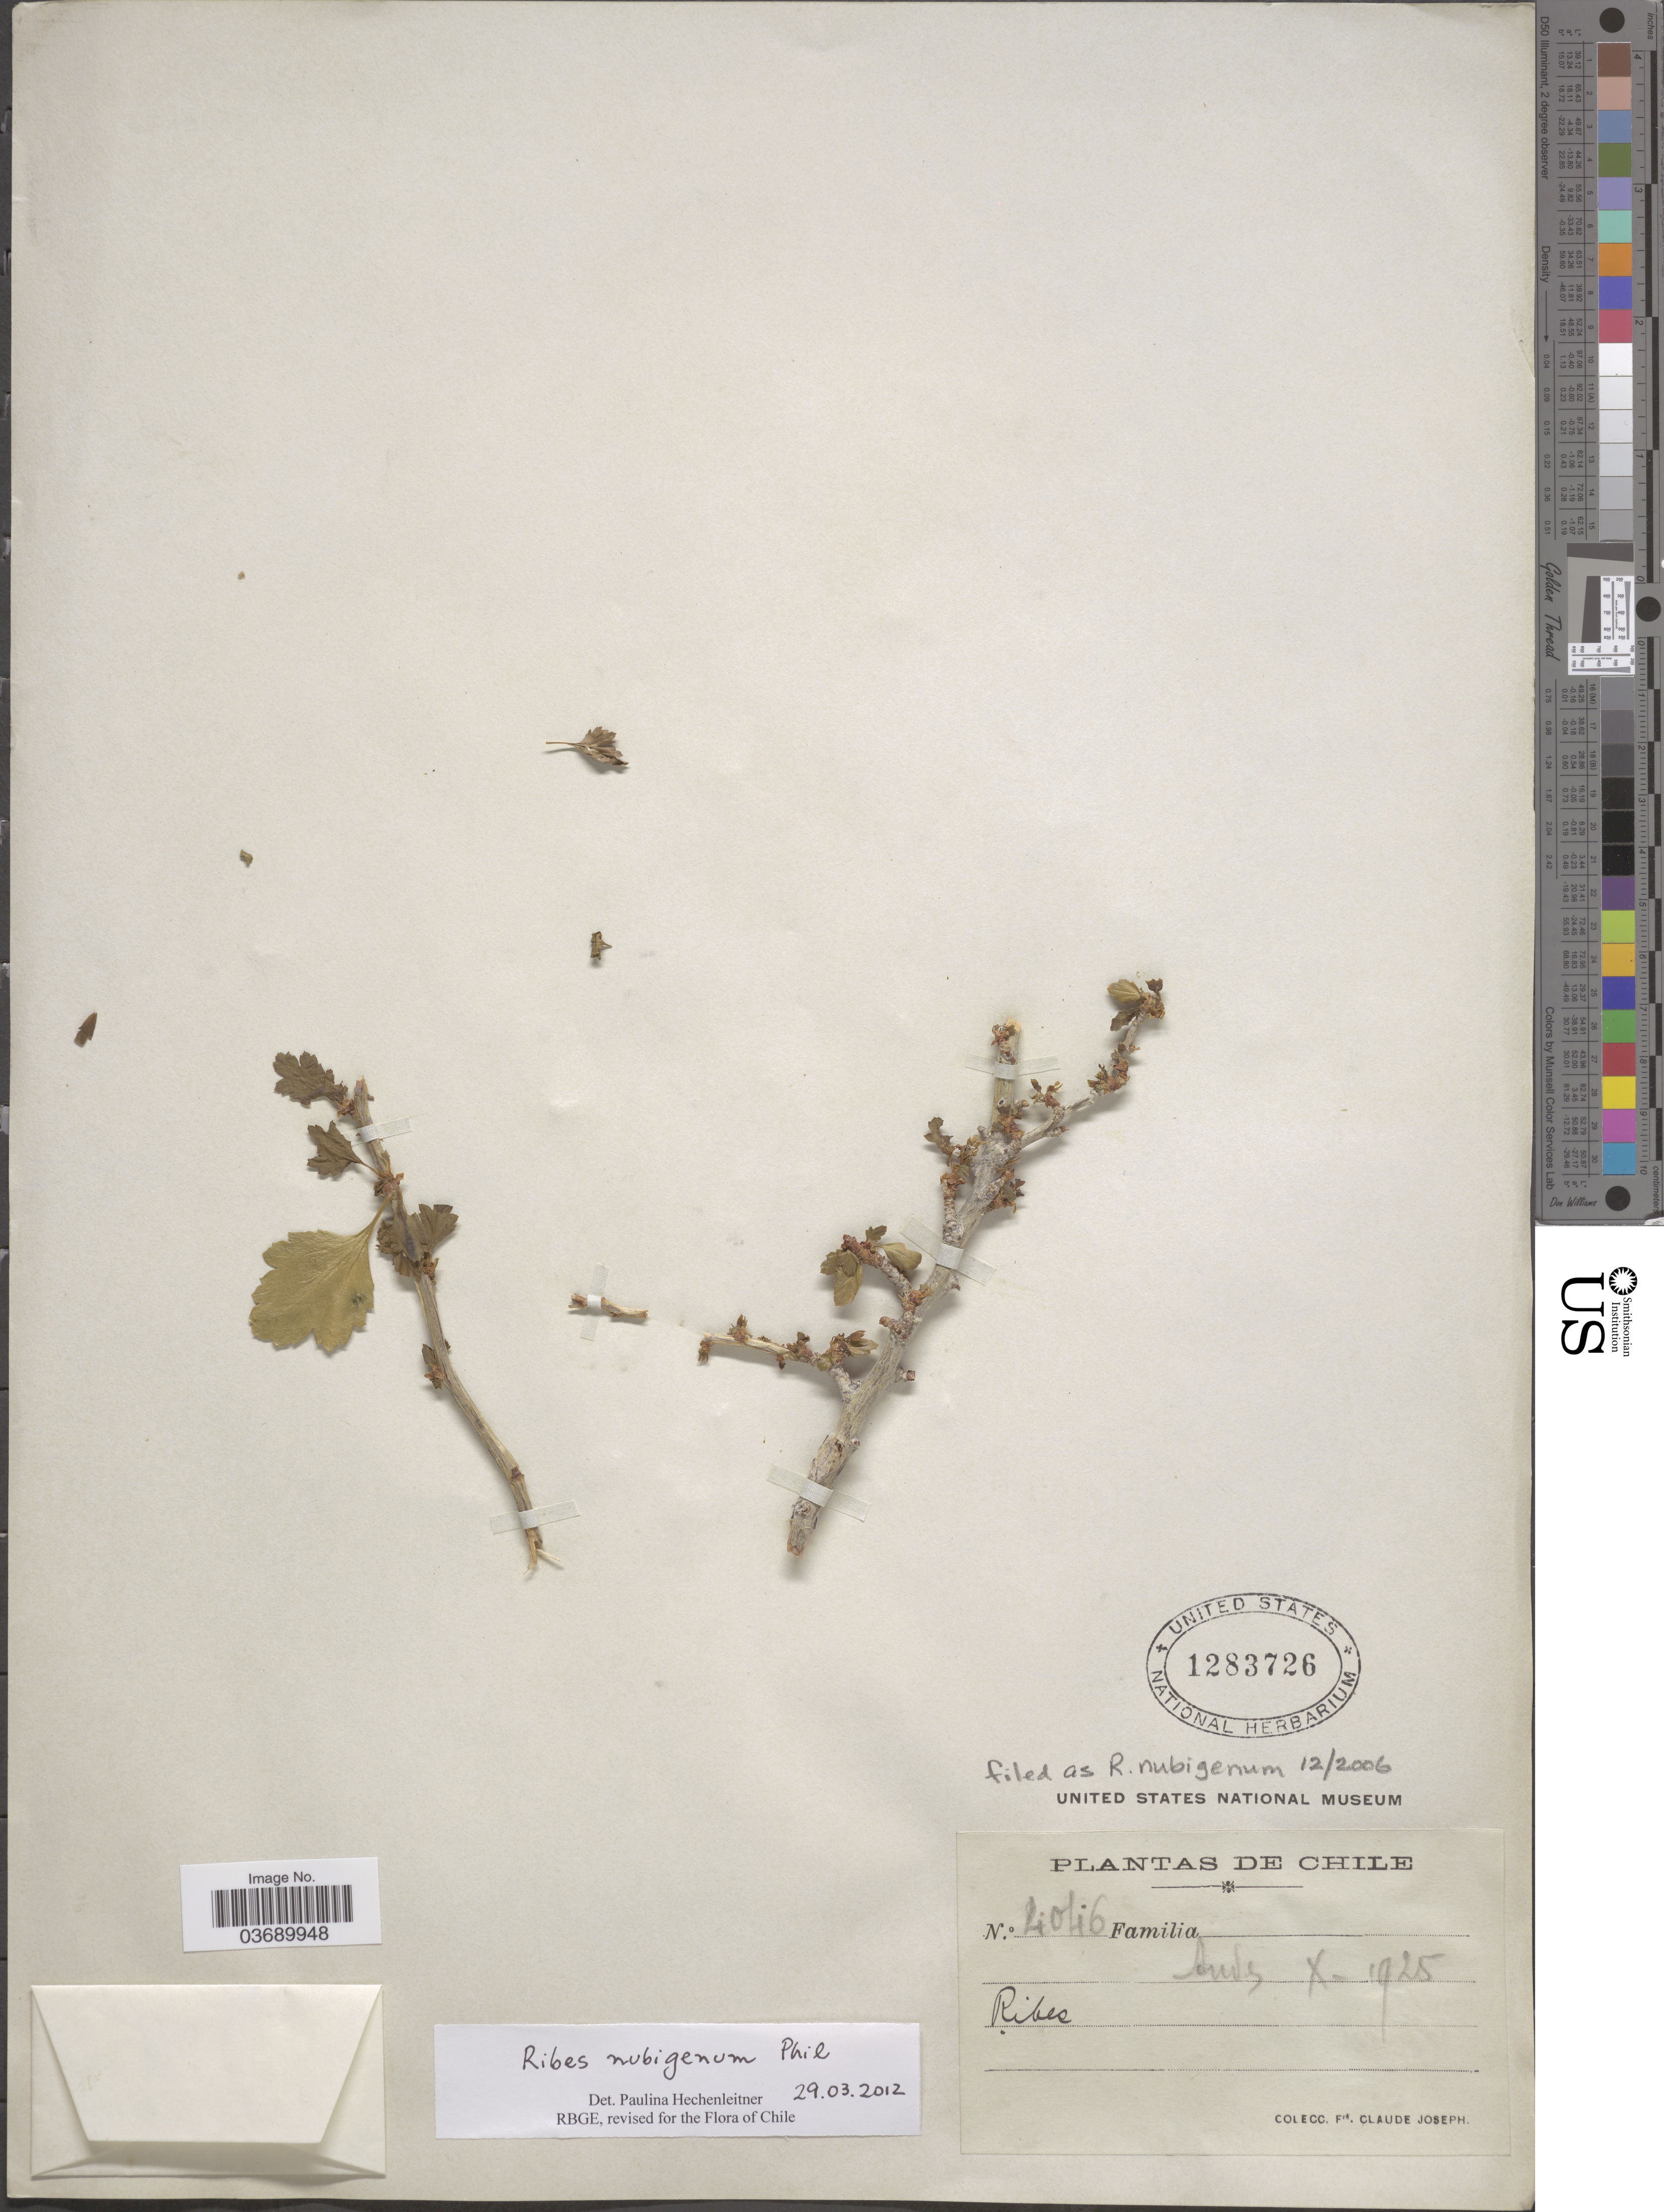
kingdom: Plantae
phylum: Tracheophyta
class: Magnoliopsida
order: Saxifragales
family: Grossulariaceae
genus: Ribes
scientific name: Ribes nubigenum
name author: Phil.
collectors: Frere Claude Joseph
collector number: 4046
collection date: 1925-10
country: Chile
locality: Andes.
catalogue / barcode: US 1283726